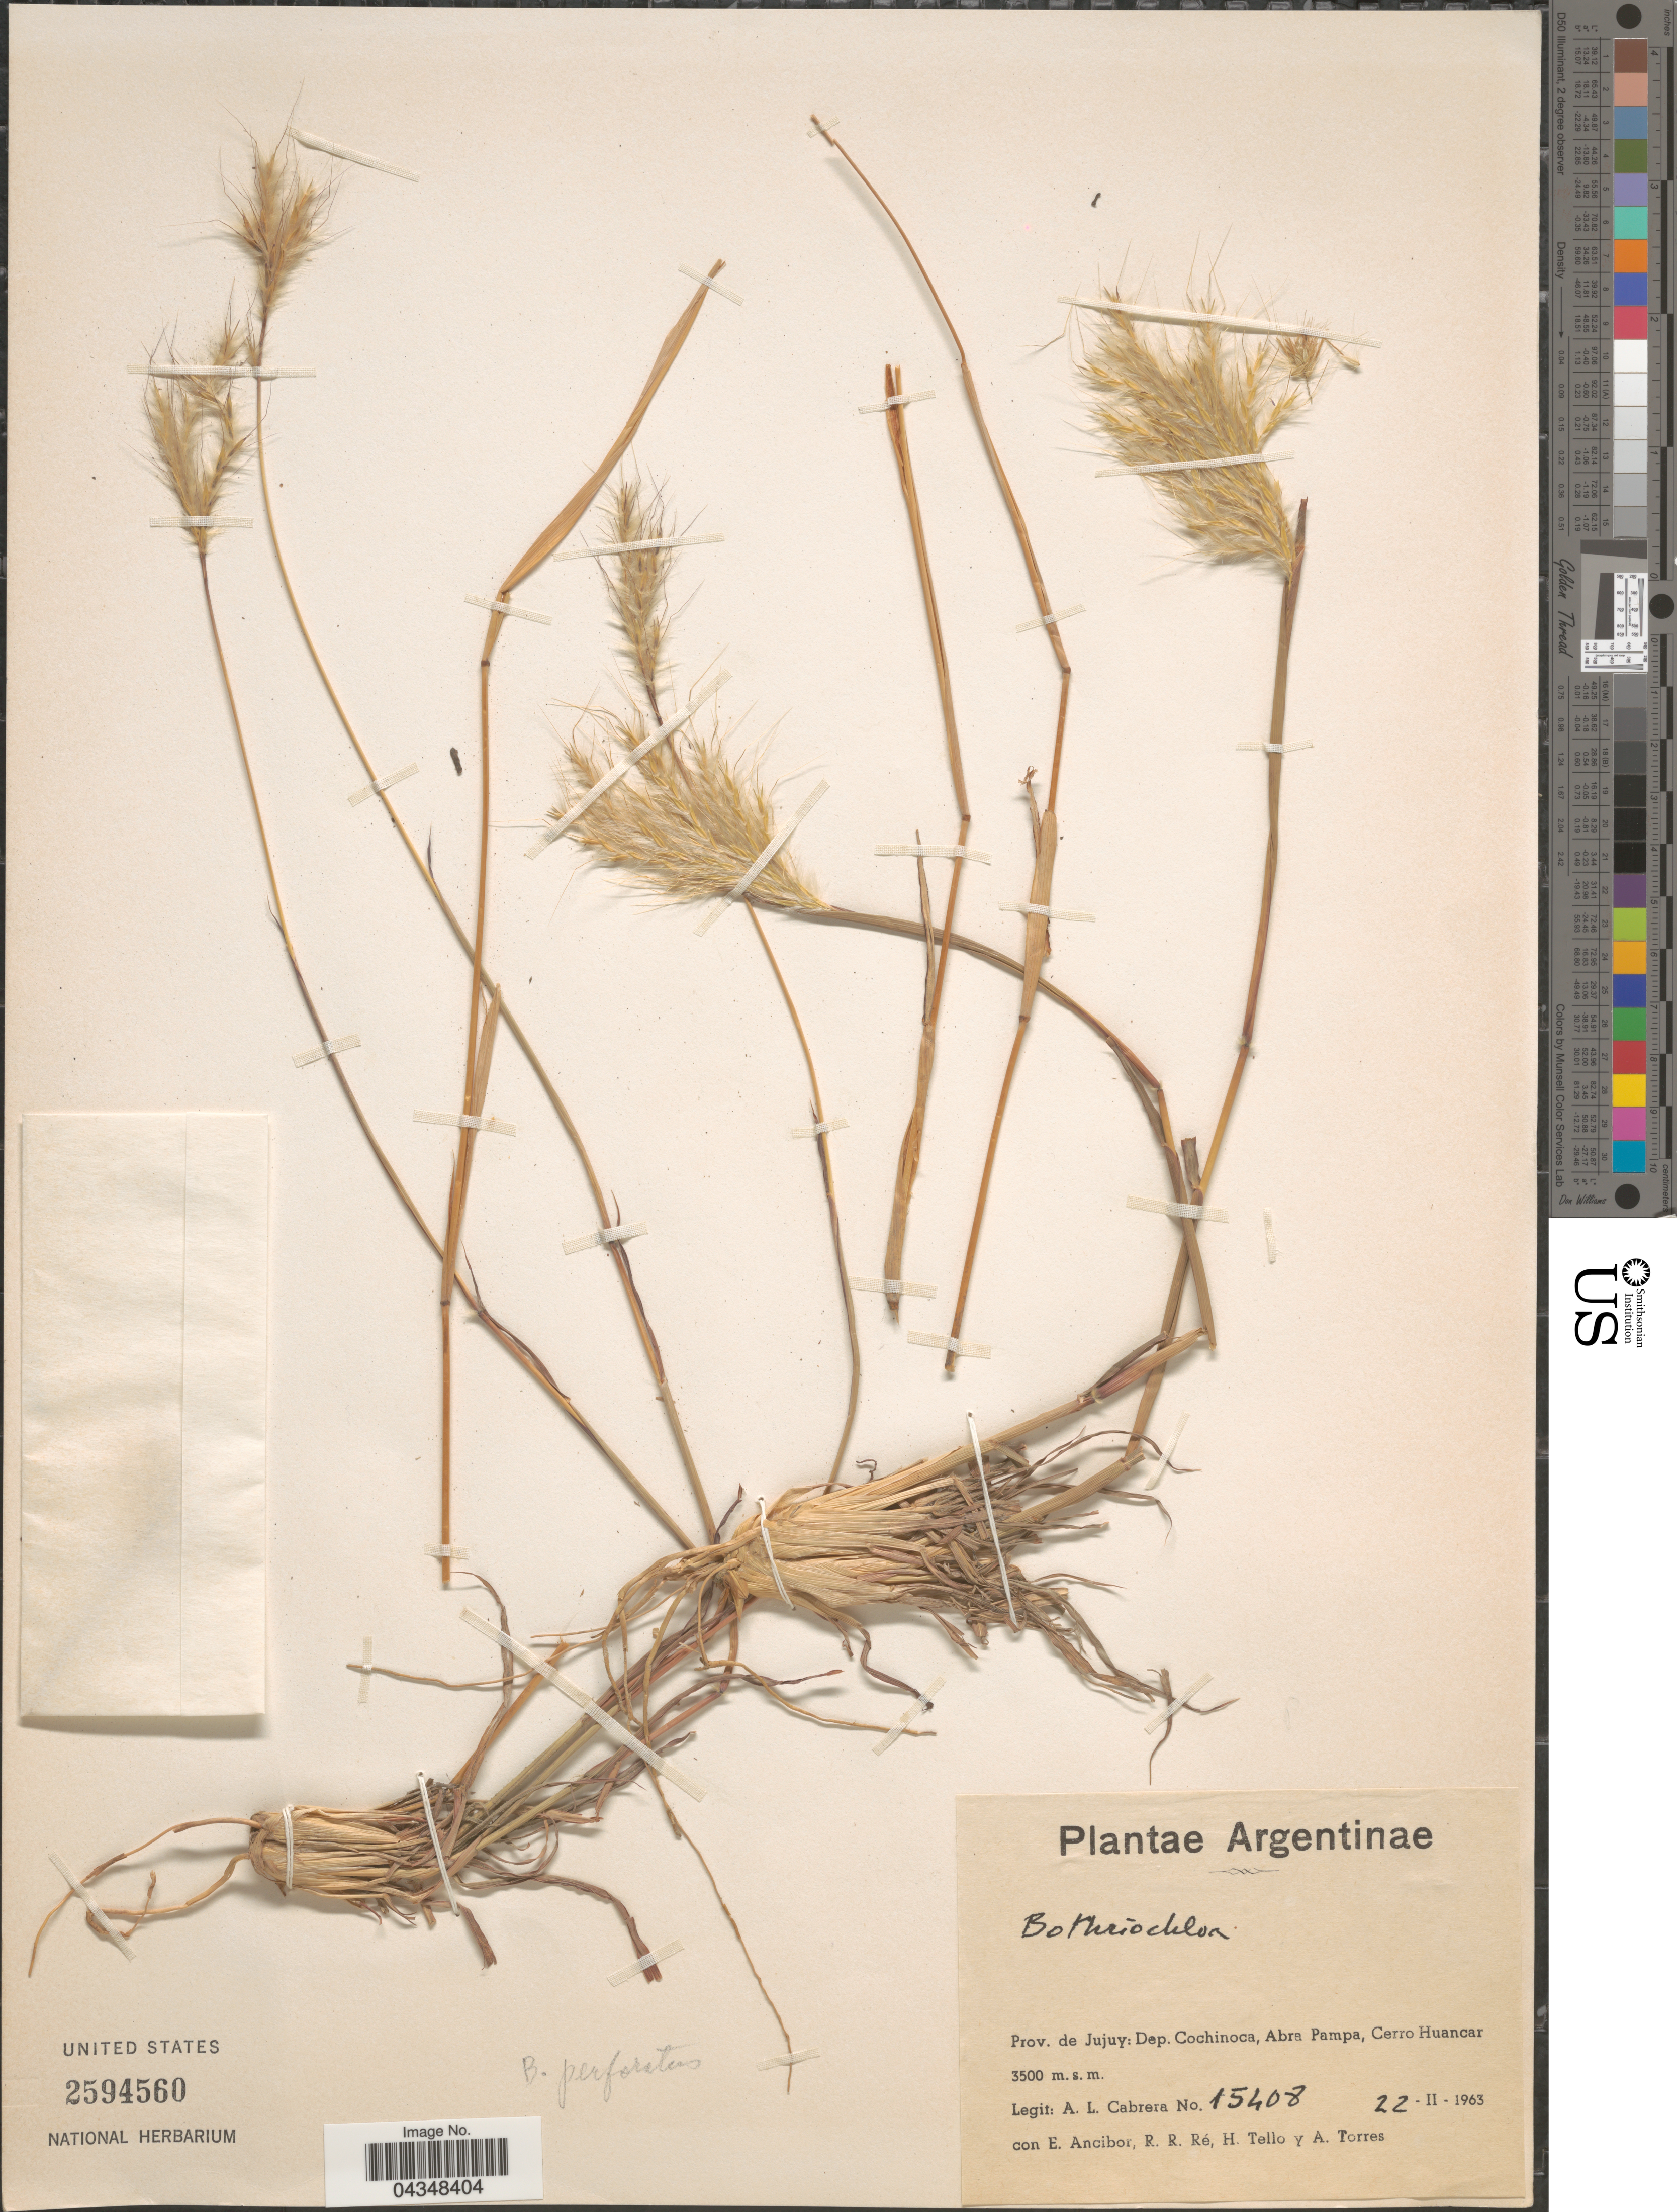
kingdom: Plantae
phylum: Tracheophyta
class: Liliopsida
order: Poales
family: Poaceae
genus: Bothriochloa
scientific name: Bothriochloa sp.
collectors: A. L. Cabrera, E. Ancibor, R. Re, H. Tello & A. Torres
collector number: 15408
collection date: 1963-02-22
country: Argentina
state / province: Jujuy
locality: Prov. de Jujuy: Dep. Cochinoca, Abra Pampa, Cerro Huancar.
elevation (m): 3500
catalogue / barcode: US 2594560